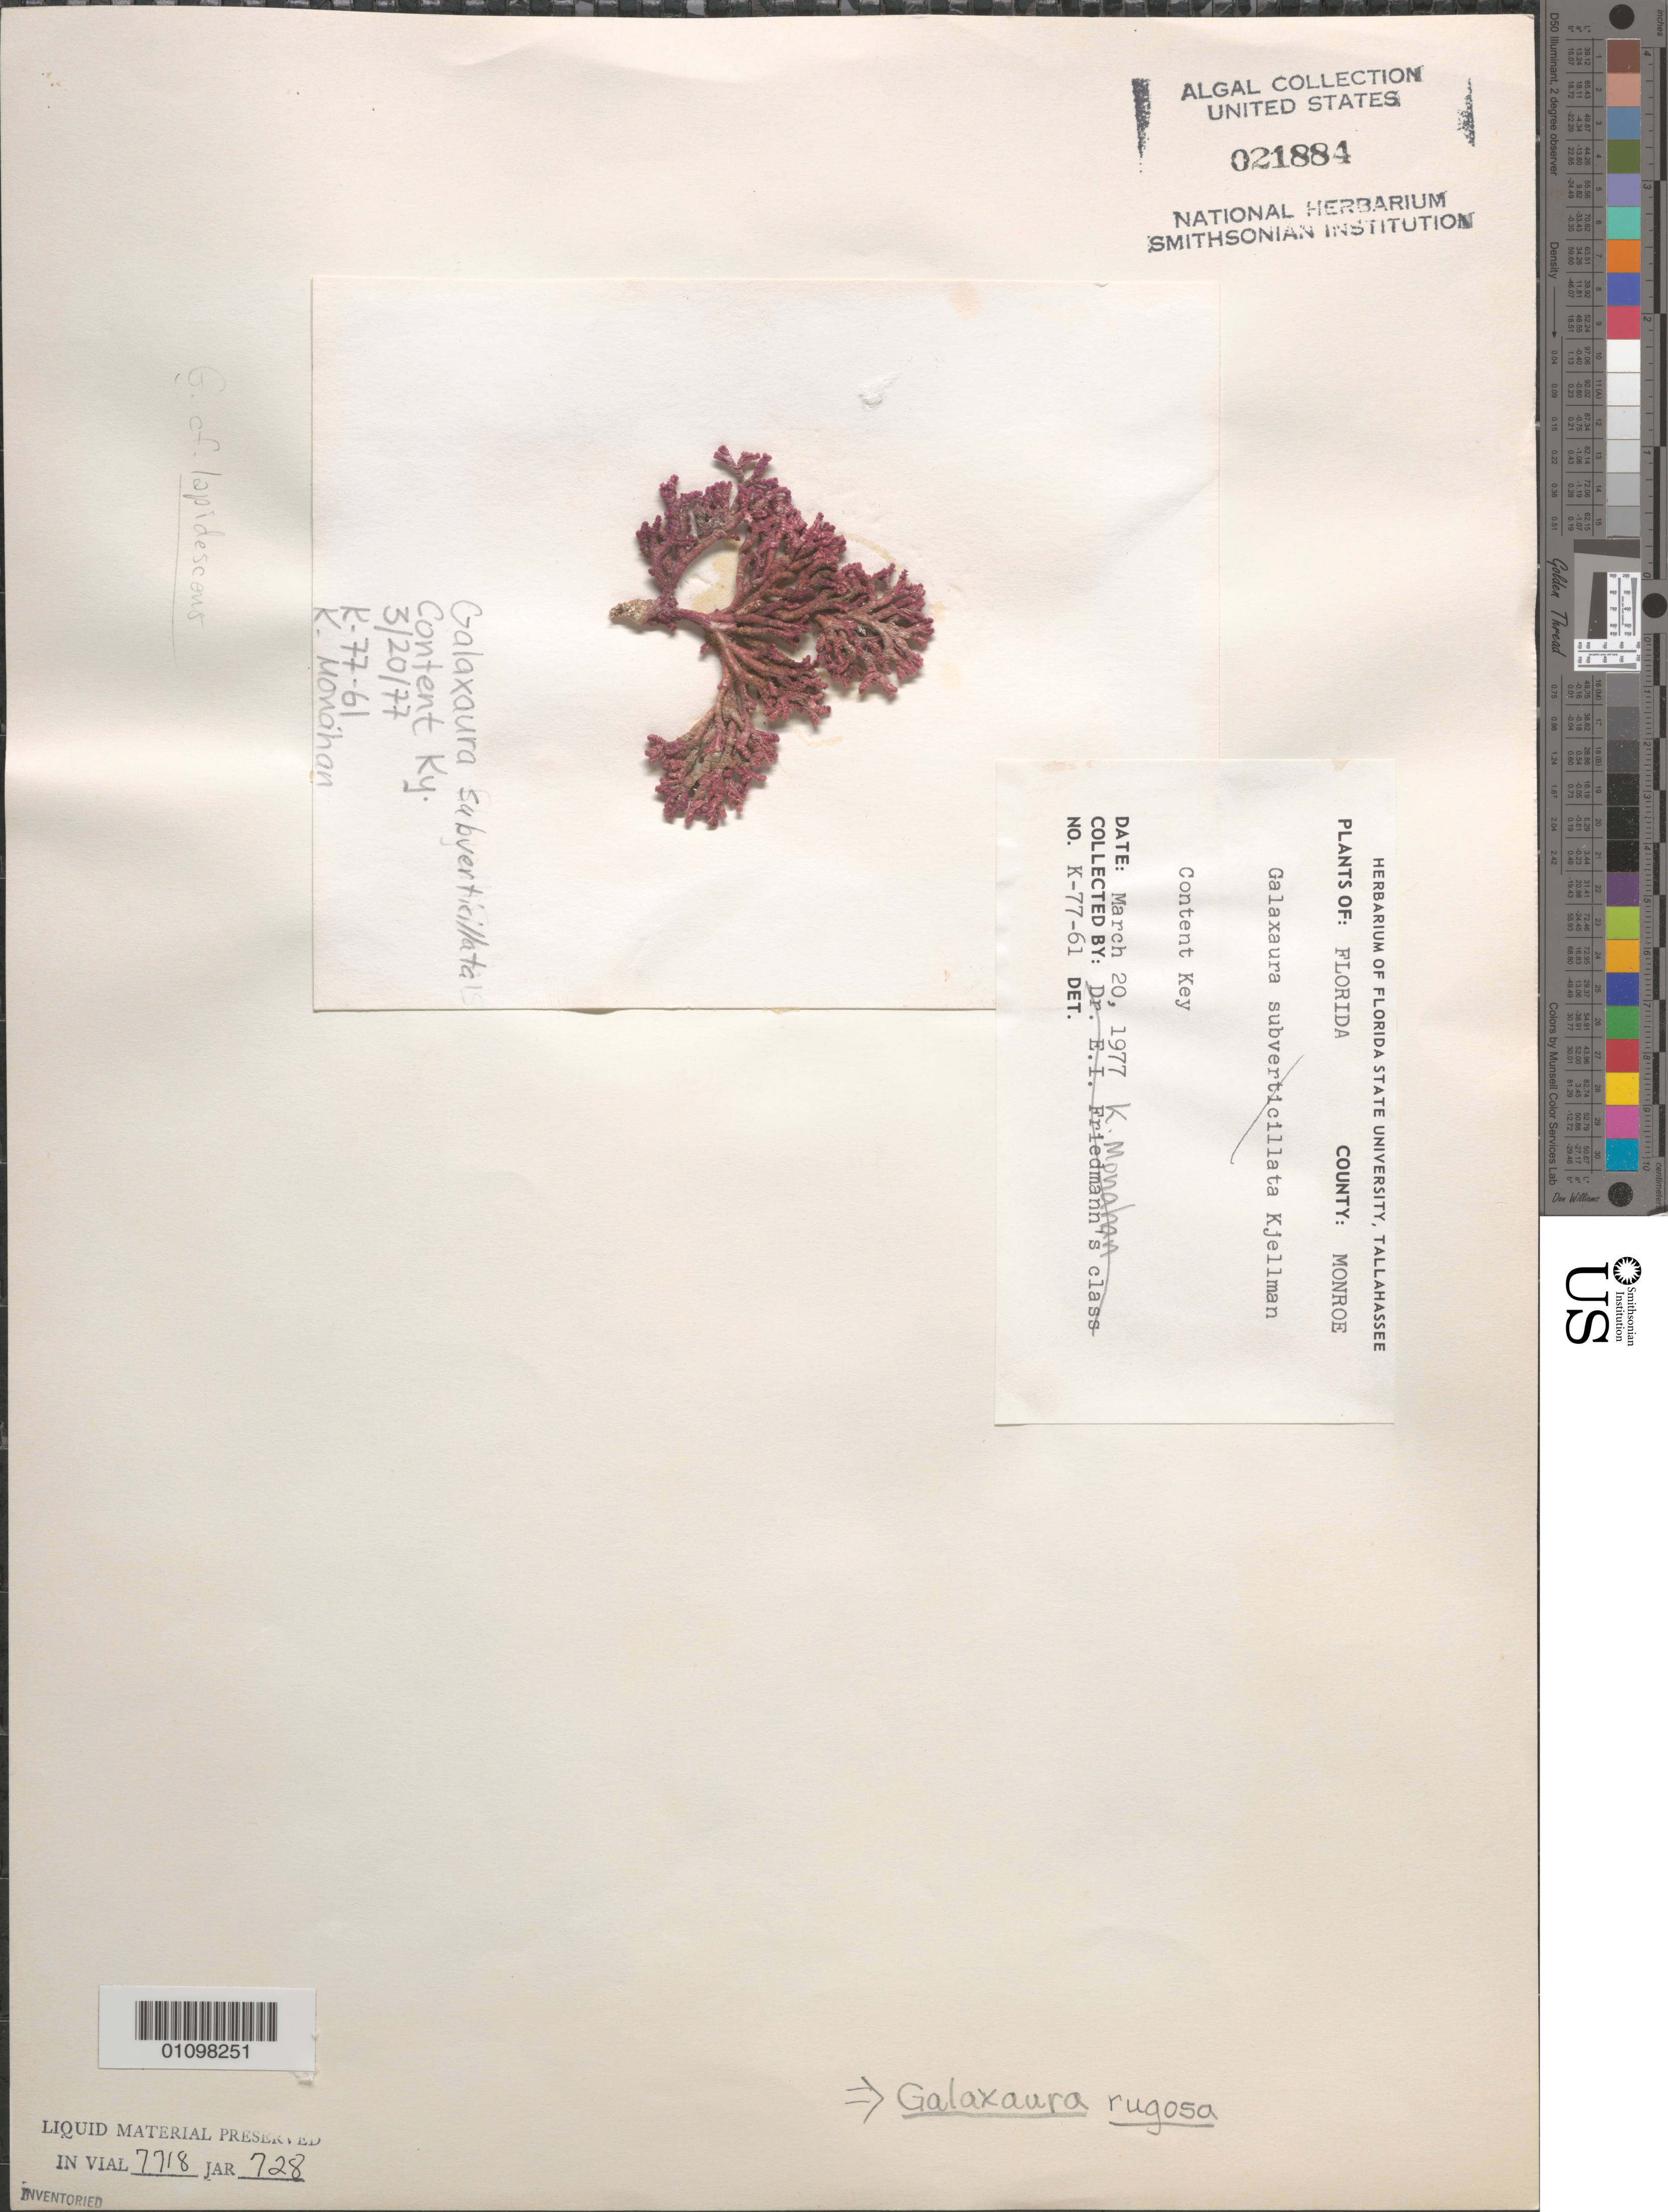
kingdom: Plantae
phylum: Rhodophyta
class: Florideophyceae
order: Nemaliales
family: Galaxauraceae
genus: Galaxaura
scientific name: Galaxaura rugosa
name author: (Ellis & Sol.) J.V.Lamouroux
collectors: K. Monahan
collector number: K-77-61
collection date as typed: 20 Mar 1977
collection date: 1977-03-20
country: United States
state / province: Florida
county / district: Monroe County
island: Content Keys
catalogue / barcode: US 21884